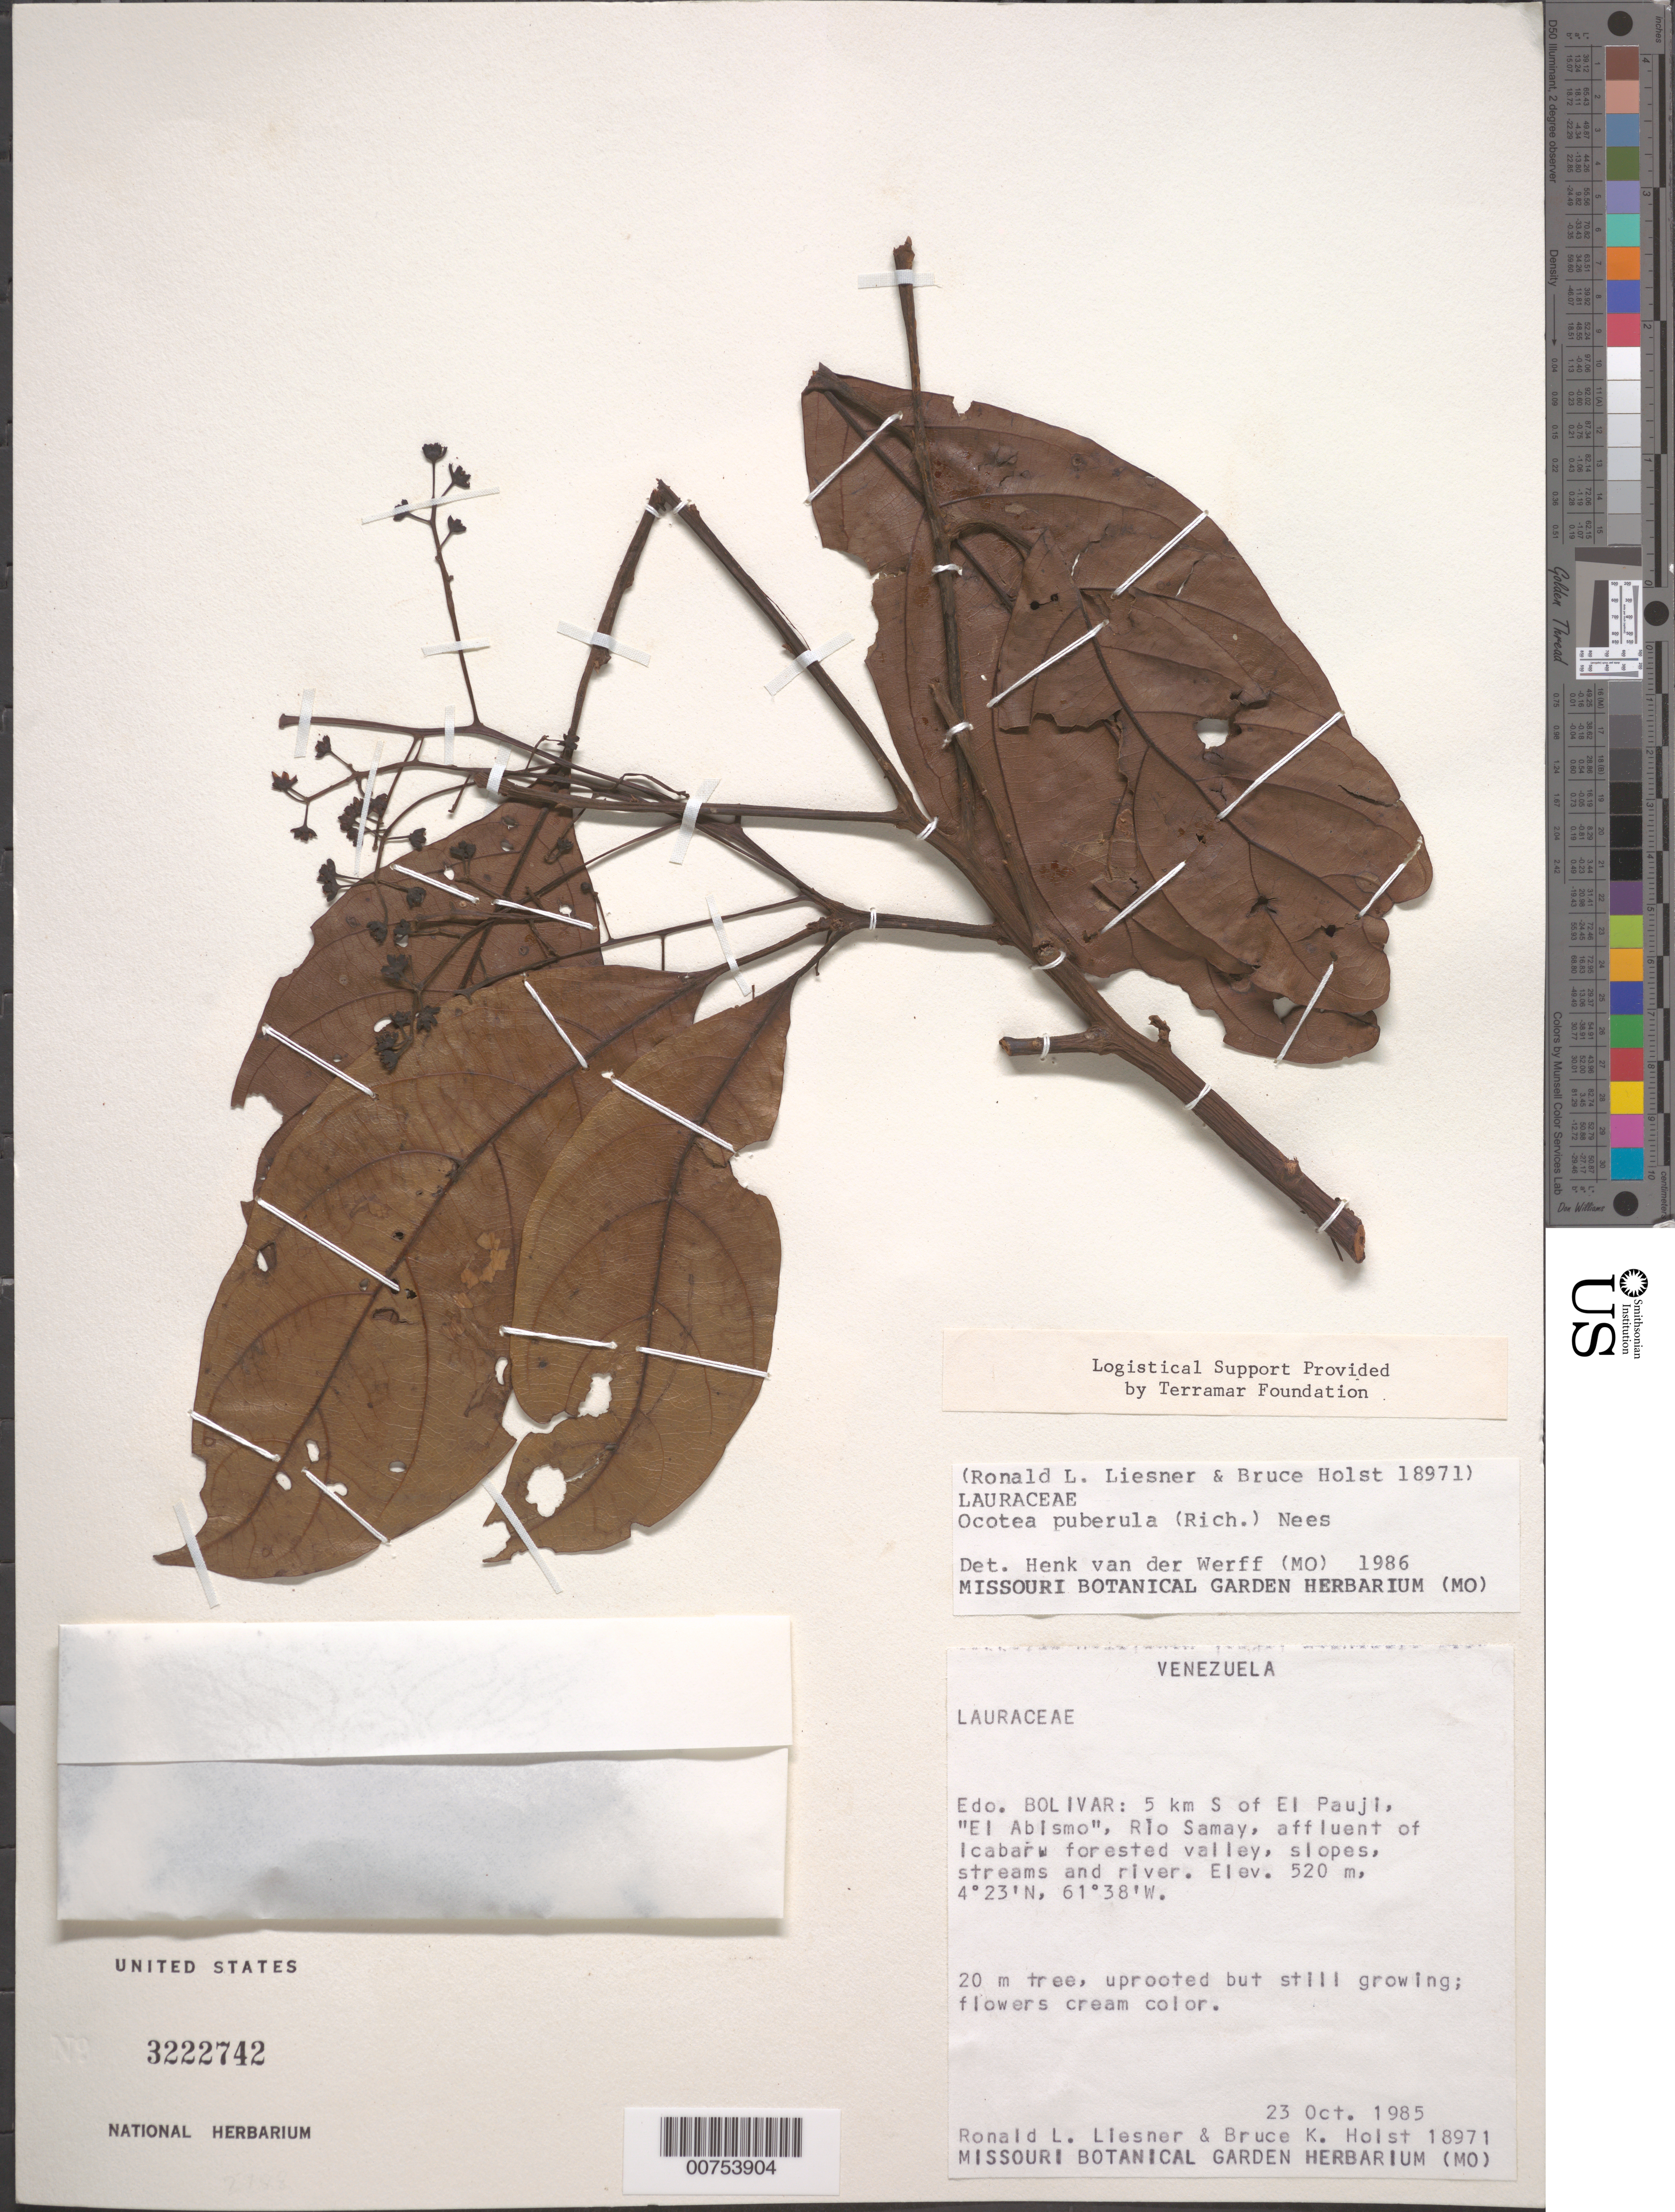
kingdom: Plantae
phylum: Tracheophyta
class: Magnoliopsida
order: Laurales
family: Lauraceae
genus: Ocotea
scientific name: Ocotea puberula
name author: (Rich.) Nees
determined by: van der Werff, H., (MO), Missouri Botanical Garden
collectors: R. L. Liesner & B. Holst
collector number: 18971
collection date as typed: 23-Oct-85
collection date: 1985-10-23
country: Venezuela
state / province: Bolívar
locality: El Pauji, 5 km S of, "El Abismo", Río Samay, affluent of Icabarú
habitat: Forested valley, slopes, streams and river; on large boulder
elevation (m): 520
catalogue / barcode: US 3222742